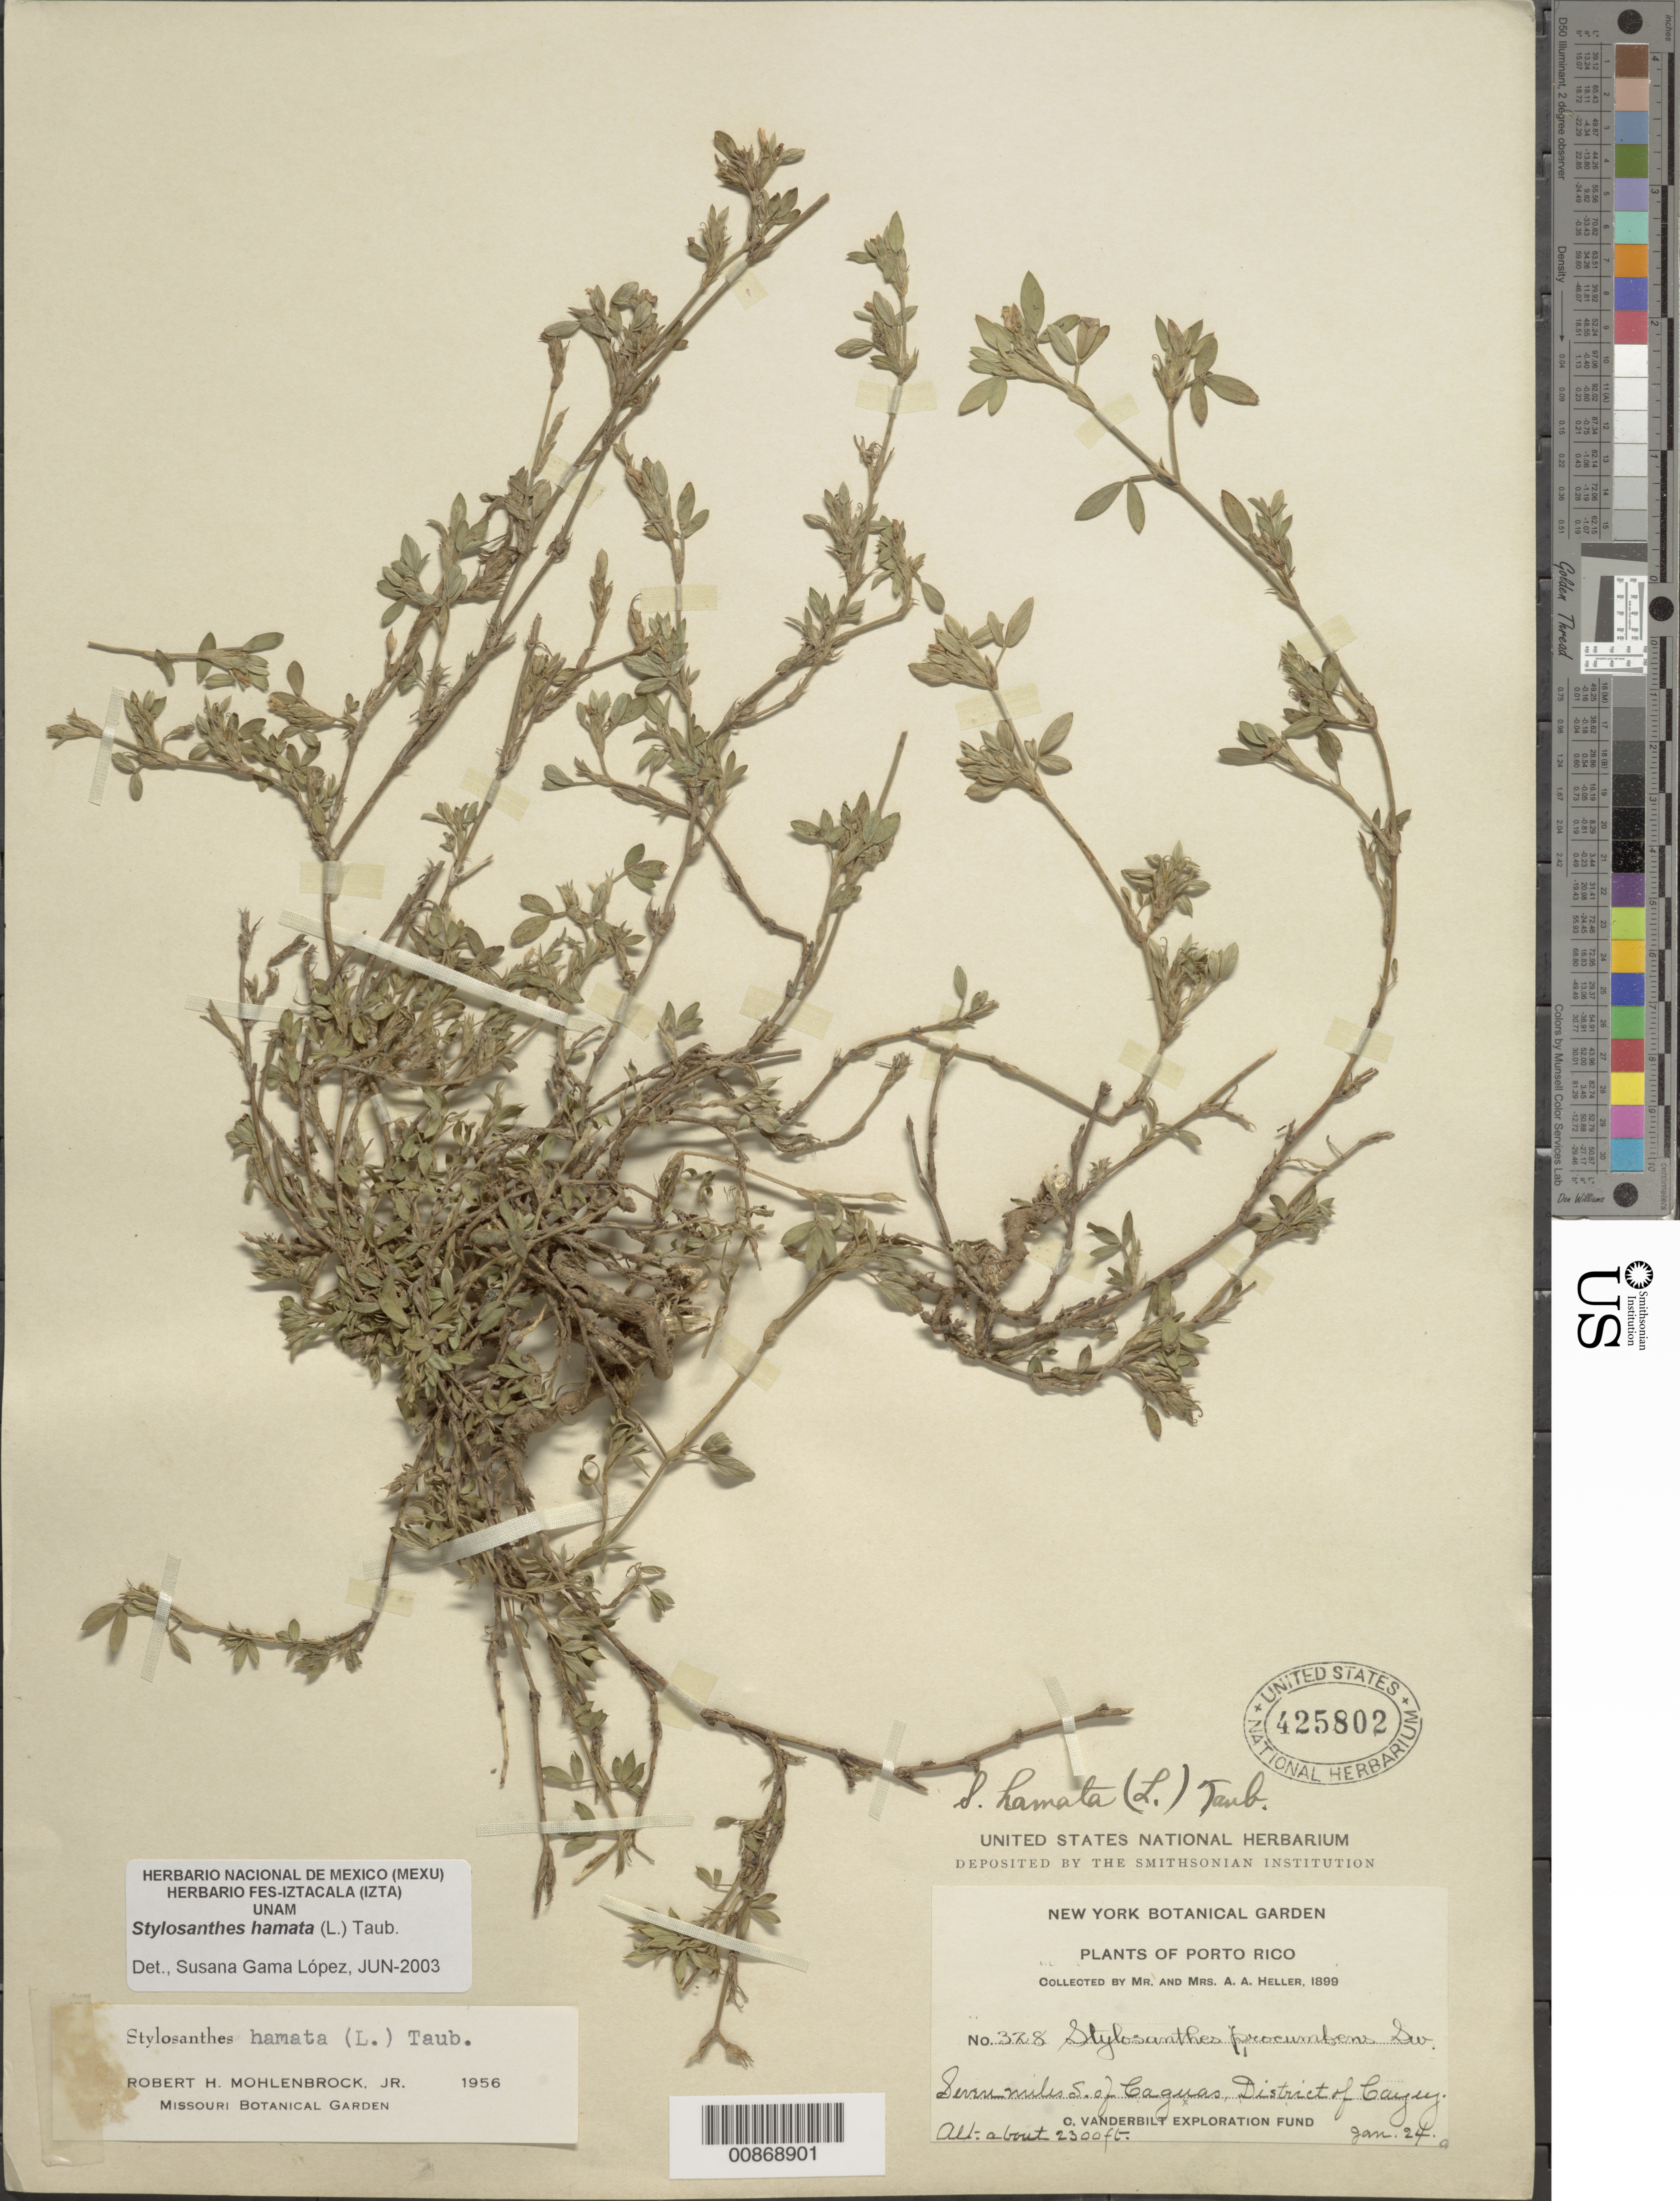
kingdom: Plantae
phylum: Tracheophyta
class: Magnoliopsida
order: Fabales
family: Fabaceae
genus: Stylosanthes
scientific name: Stylosanthes hamata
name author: (L.) Taub.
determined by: Gama López, S.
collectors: A. A. Heller & E. G. Heller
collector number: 1899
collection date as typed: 24 Jan 1899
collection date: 1899-01-24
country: Puerto Rico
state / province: Cayey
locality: Seven miles S of Caguas.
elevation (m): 701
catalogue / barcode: US 425802